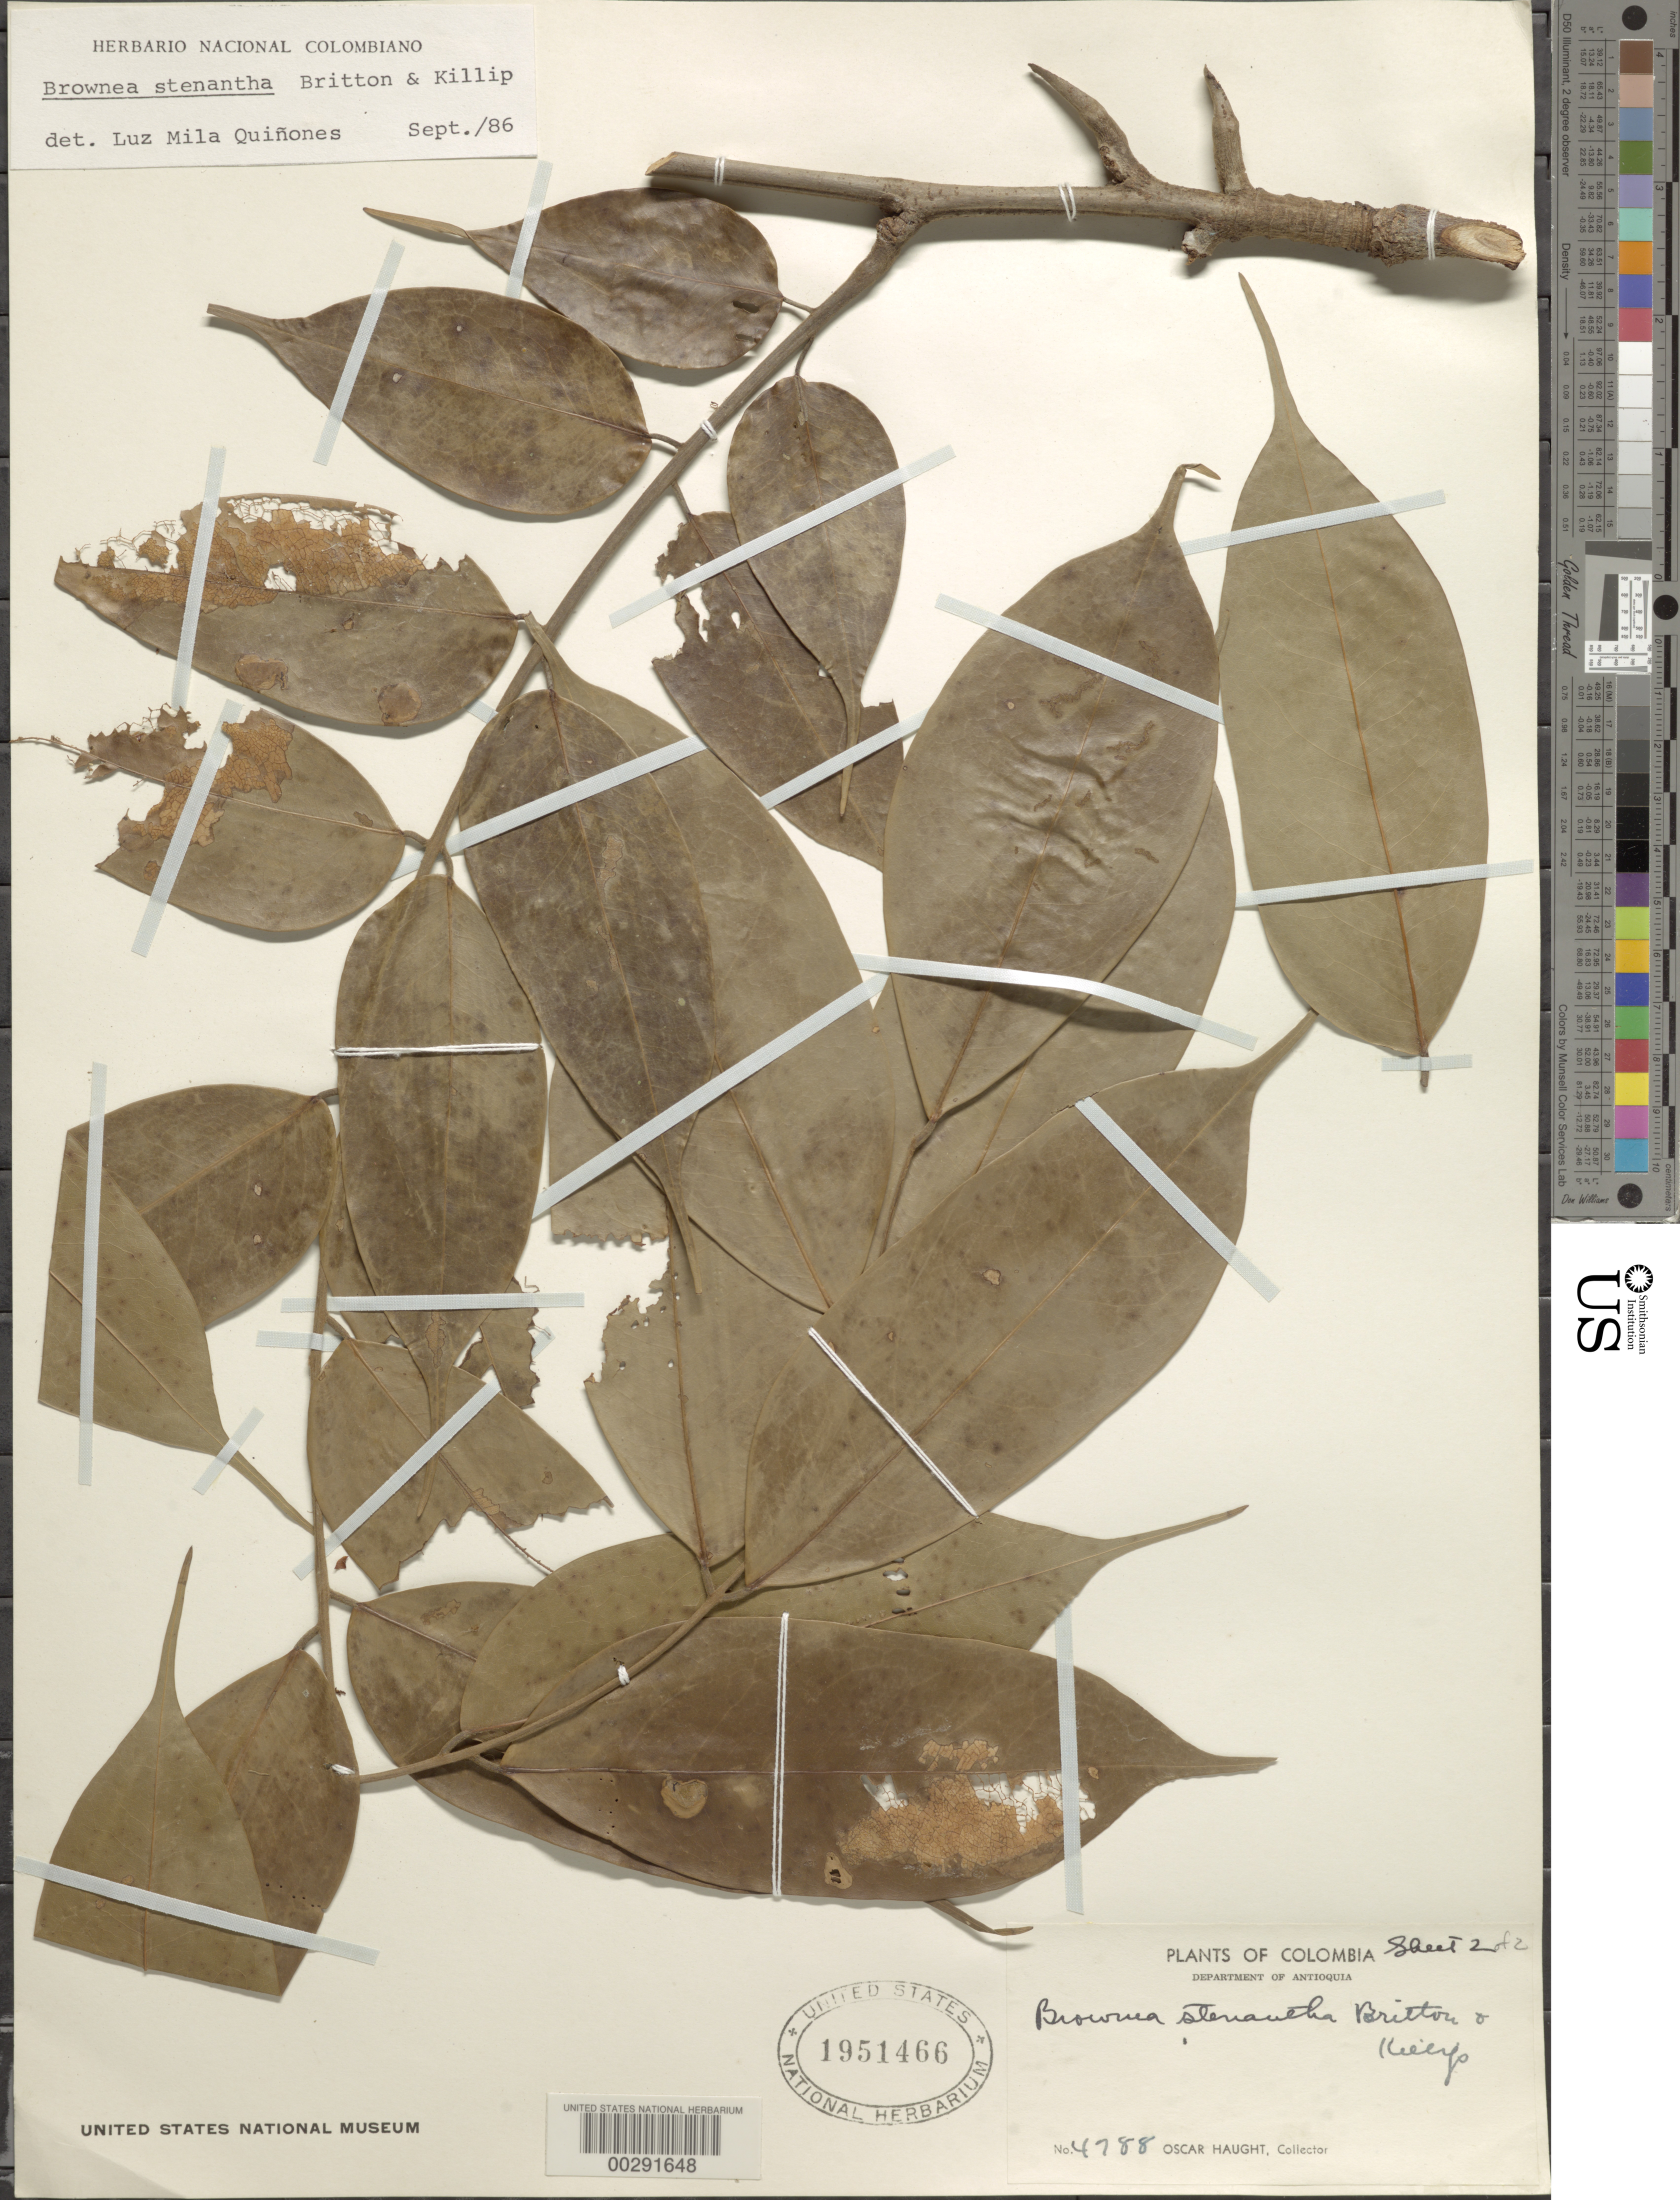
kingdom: Plantae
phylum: Tracheophyta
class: Magnoliopsida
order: Fabales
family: Fabaceae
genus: Brownea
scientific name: Brownea stenantha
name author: Britton & Killip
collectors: O. L. Haught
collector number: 4788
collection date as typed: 10 Apr 1946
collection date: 1946-04-10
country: Colombia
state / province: Antioquia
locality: Turbo; on Quebrada Pita, E of Turbo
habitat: Forest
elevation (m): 100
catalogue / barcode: US 1951466